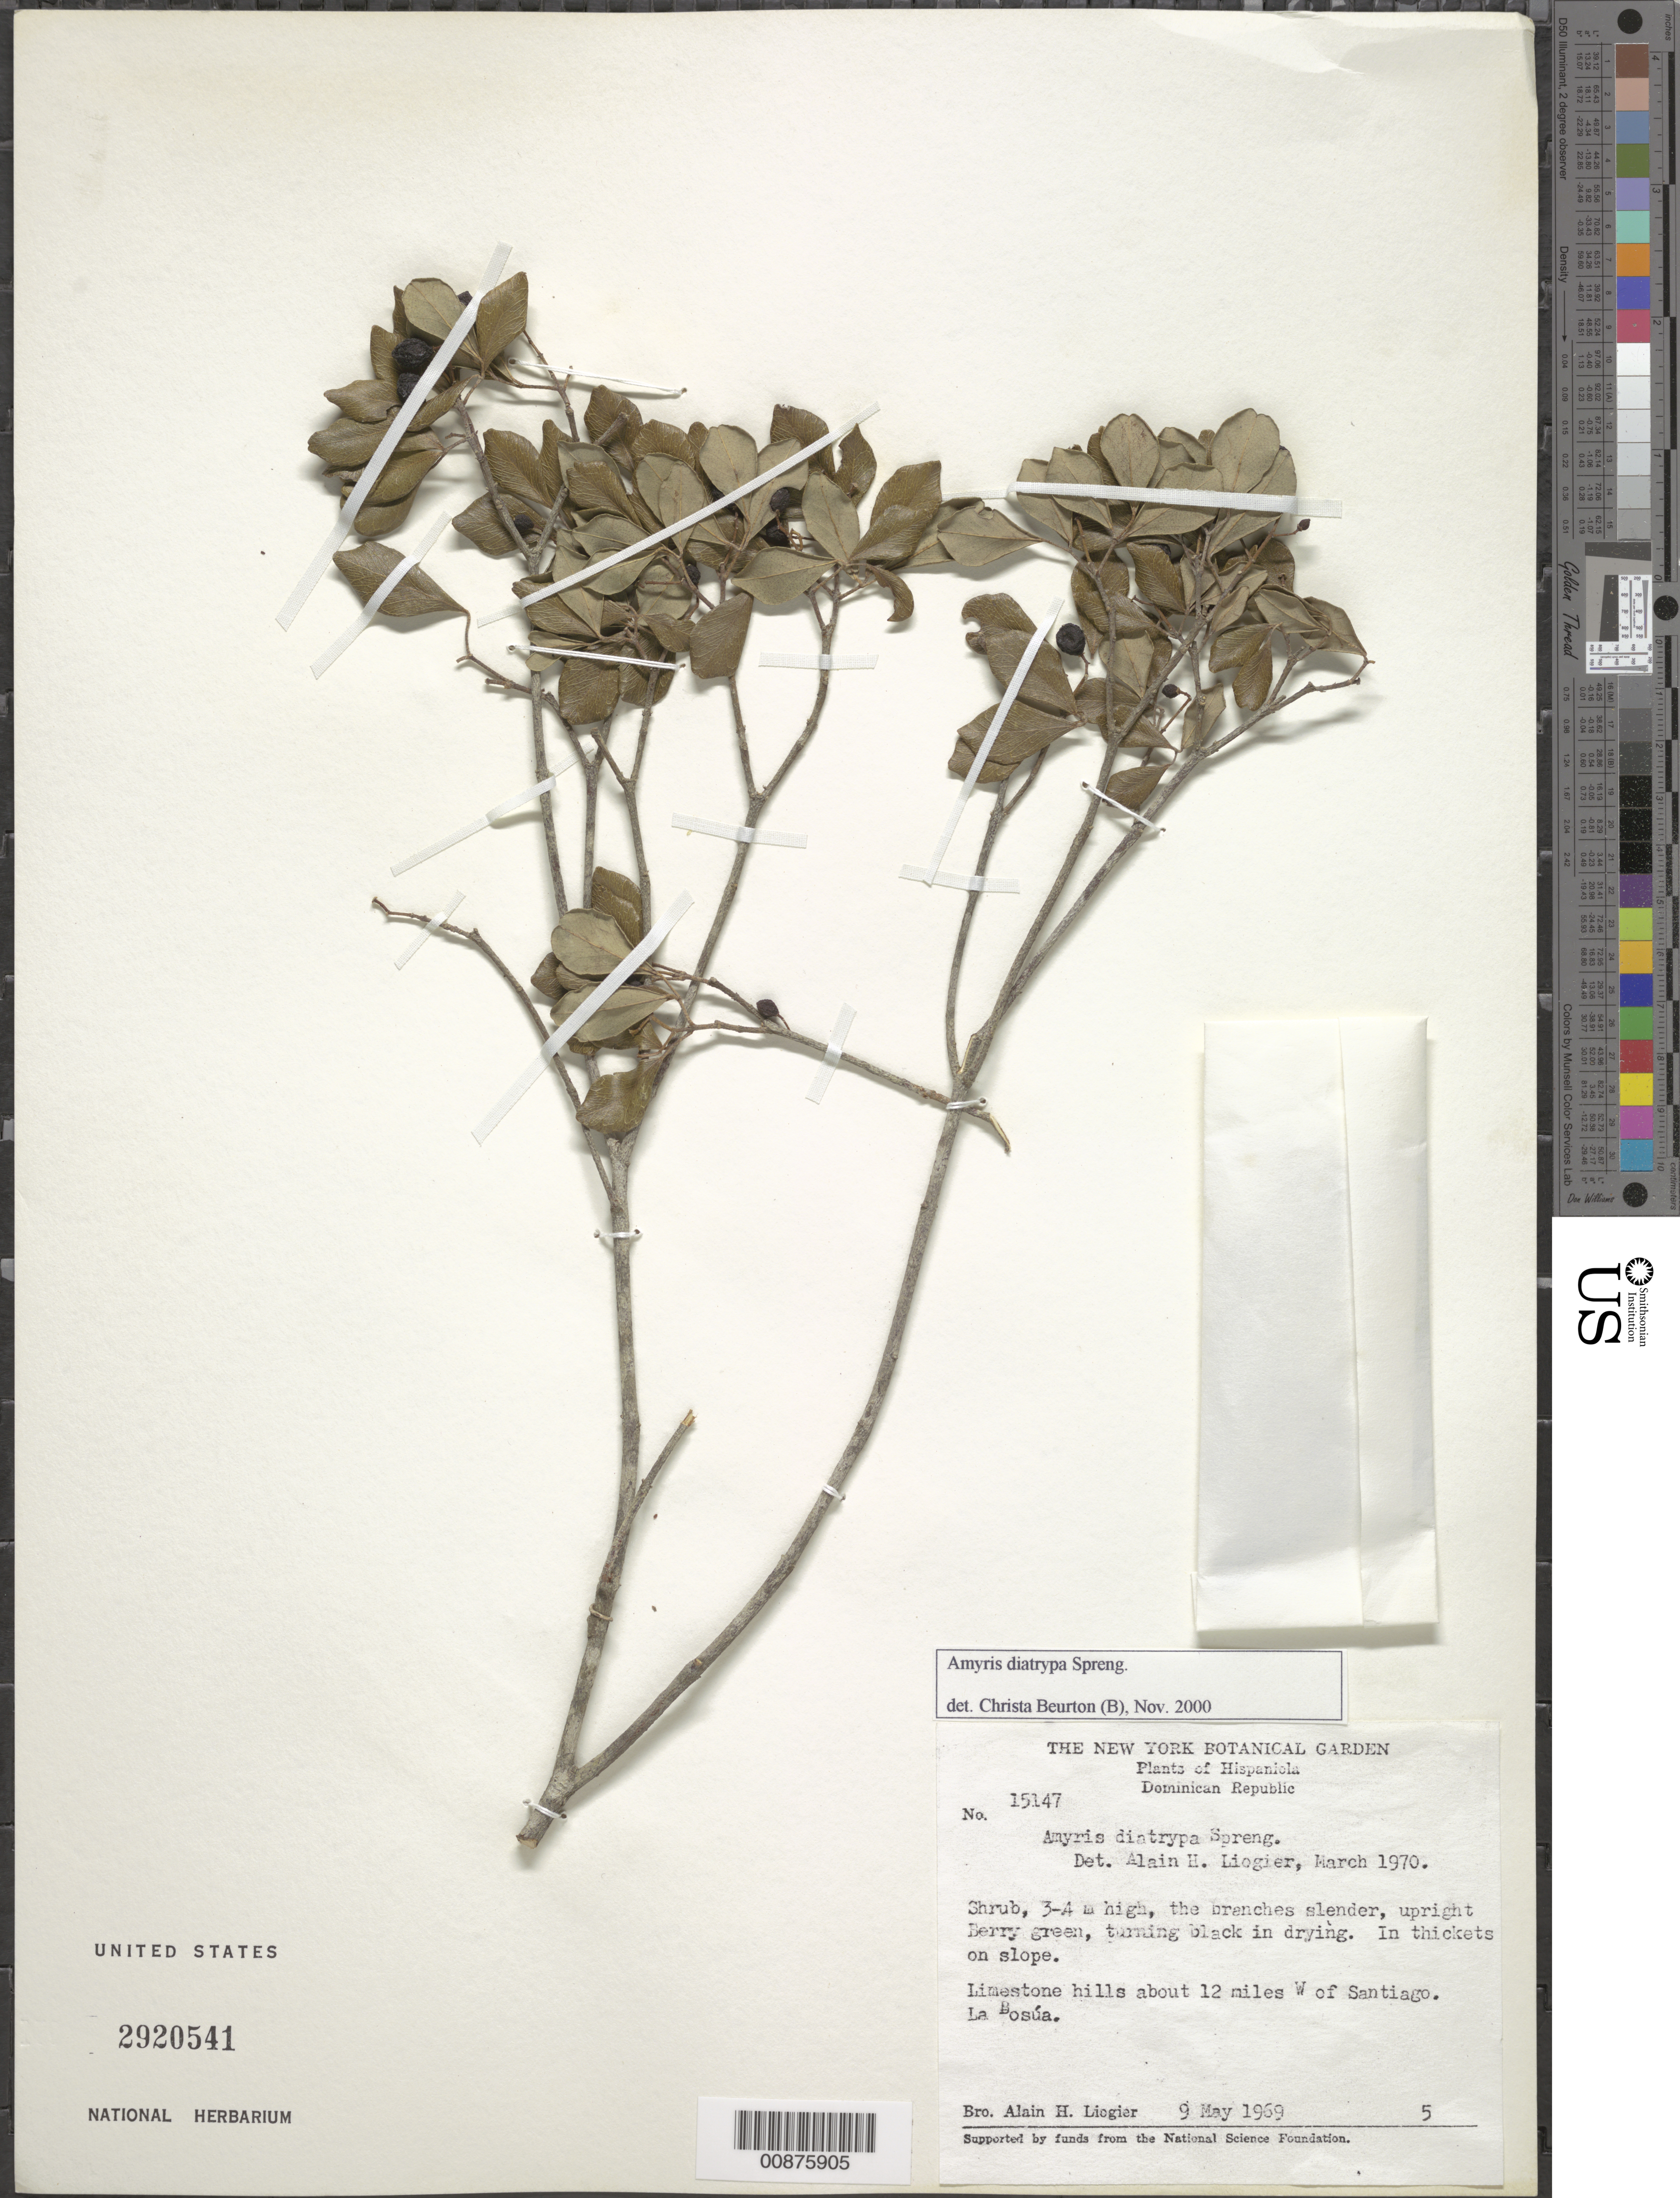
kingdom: Plantae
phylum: Tracheophyta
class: Magnoliopsida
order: Sapindales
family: Rutaceae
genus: Amyris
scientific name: Amyris diatrypa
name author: Spreng.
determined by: Beurton, C.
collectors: A. H. Liogier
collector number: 15147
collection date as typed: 09 May 1969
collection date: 1969-05-09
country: Dominican Republic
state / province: Santiago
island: Hispaniola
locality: About 12 miles W of Santiago, La Sosúa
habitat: In thickets on slope of limestone hills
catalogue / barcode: US 2920541